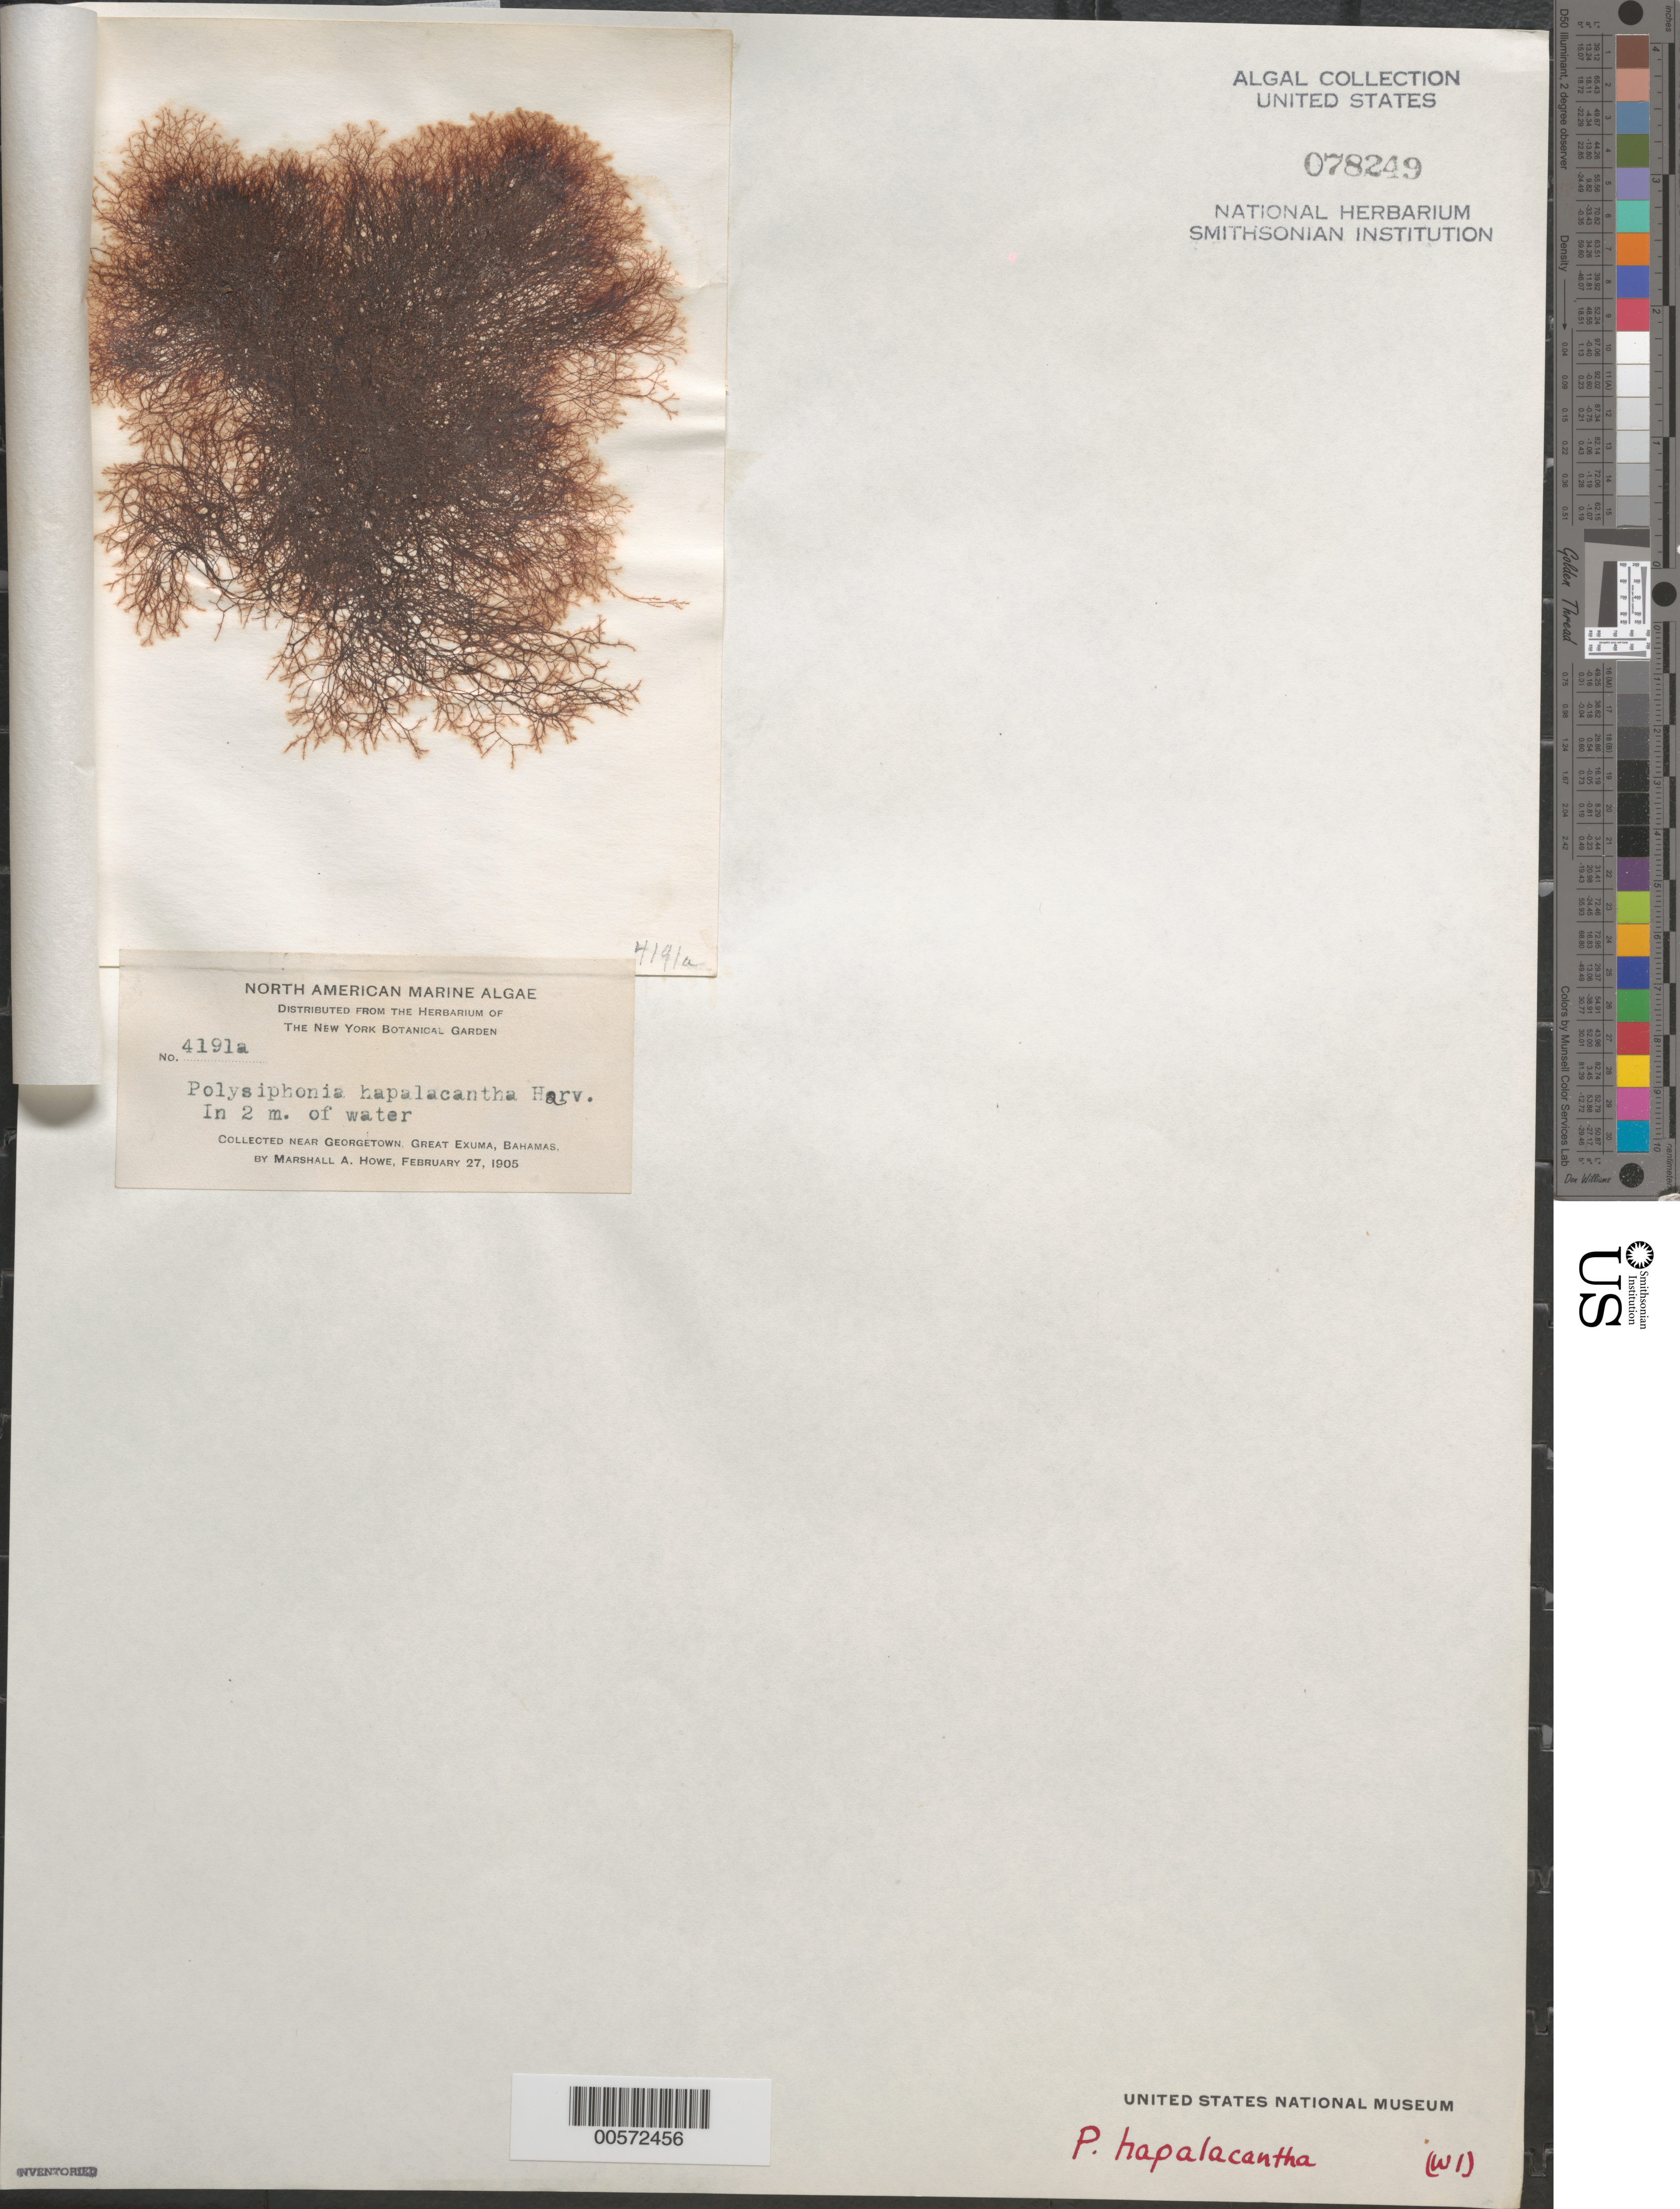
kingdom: Plantae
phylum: Rhodophyta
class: Florideophyceae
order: Ceramiales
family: Rhodomelaceae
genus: Polysiphonia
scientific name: Polysiphonia hapalacantha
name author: Harv.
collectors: M. A. Howe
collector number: MAH 4191a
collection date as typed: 27 Feb 1905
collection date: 1905-02-27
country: Bahamas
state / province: Exuma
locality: Great exuma, near georgetown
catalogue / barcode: US 78249